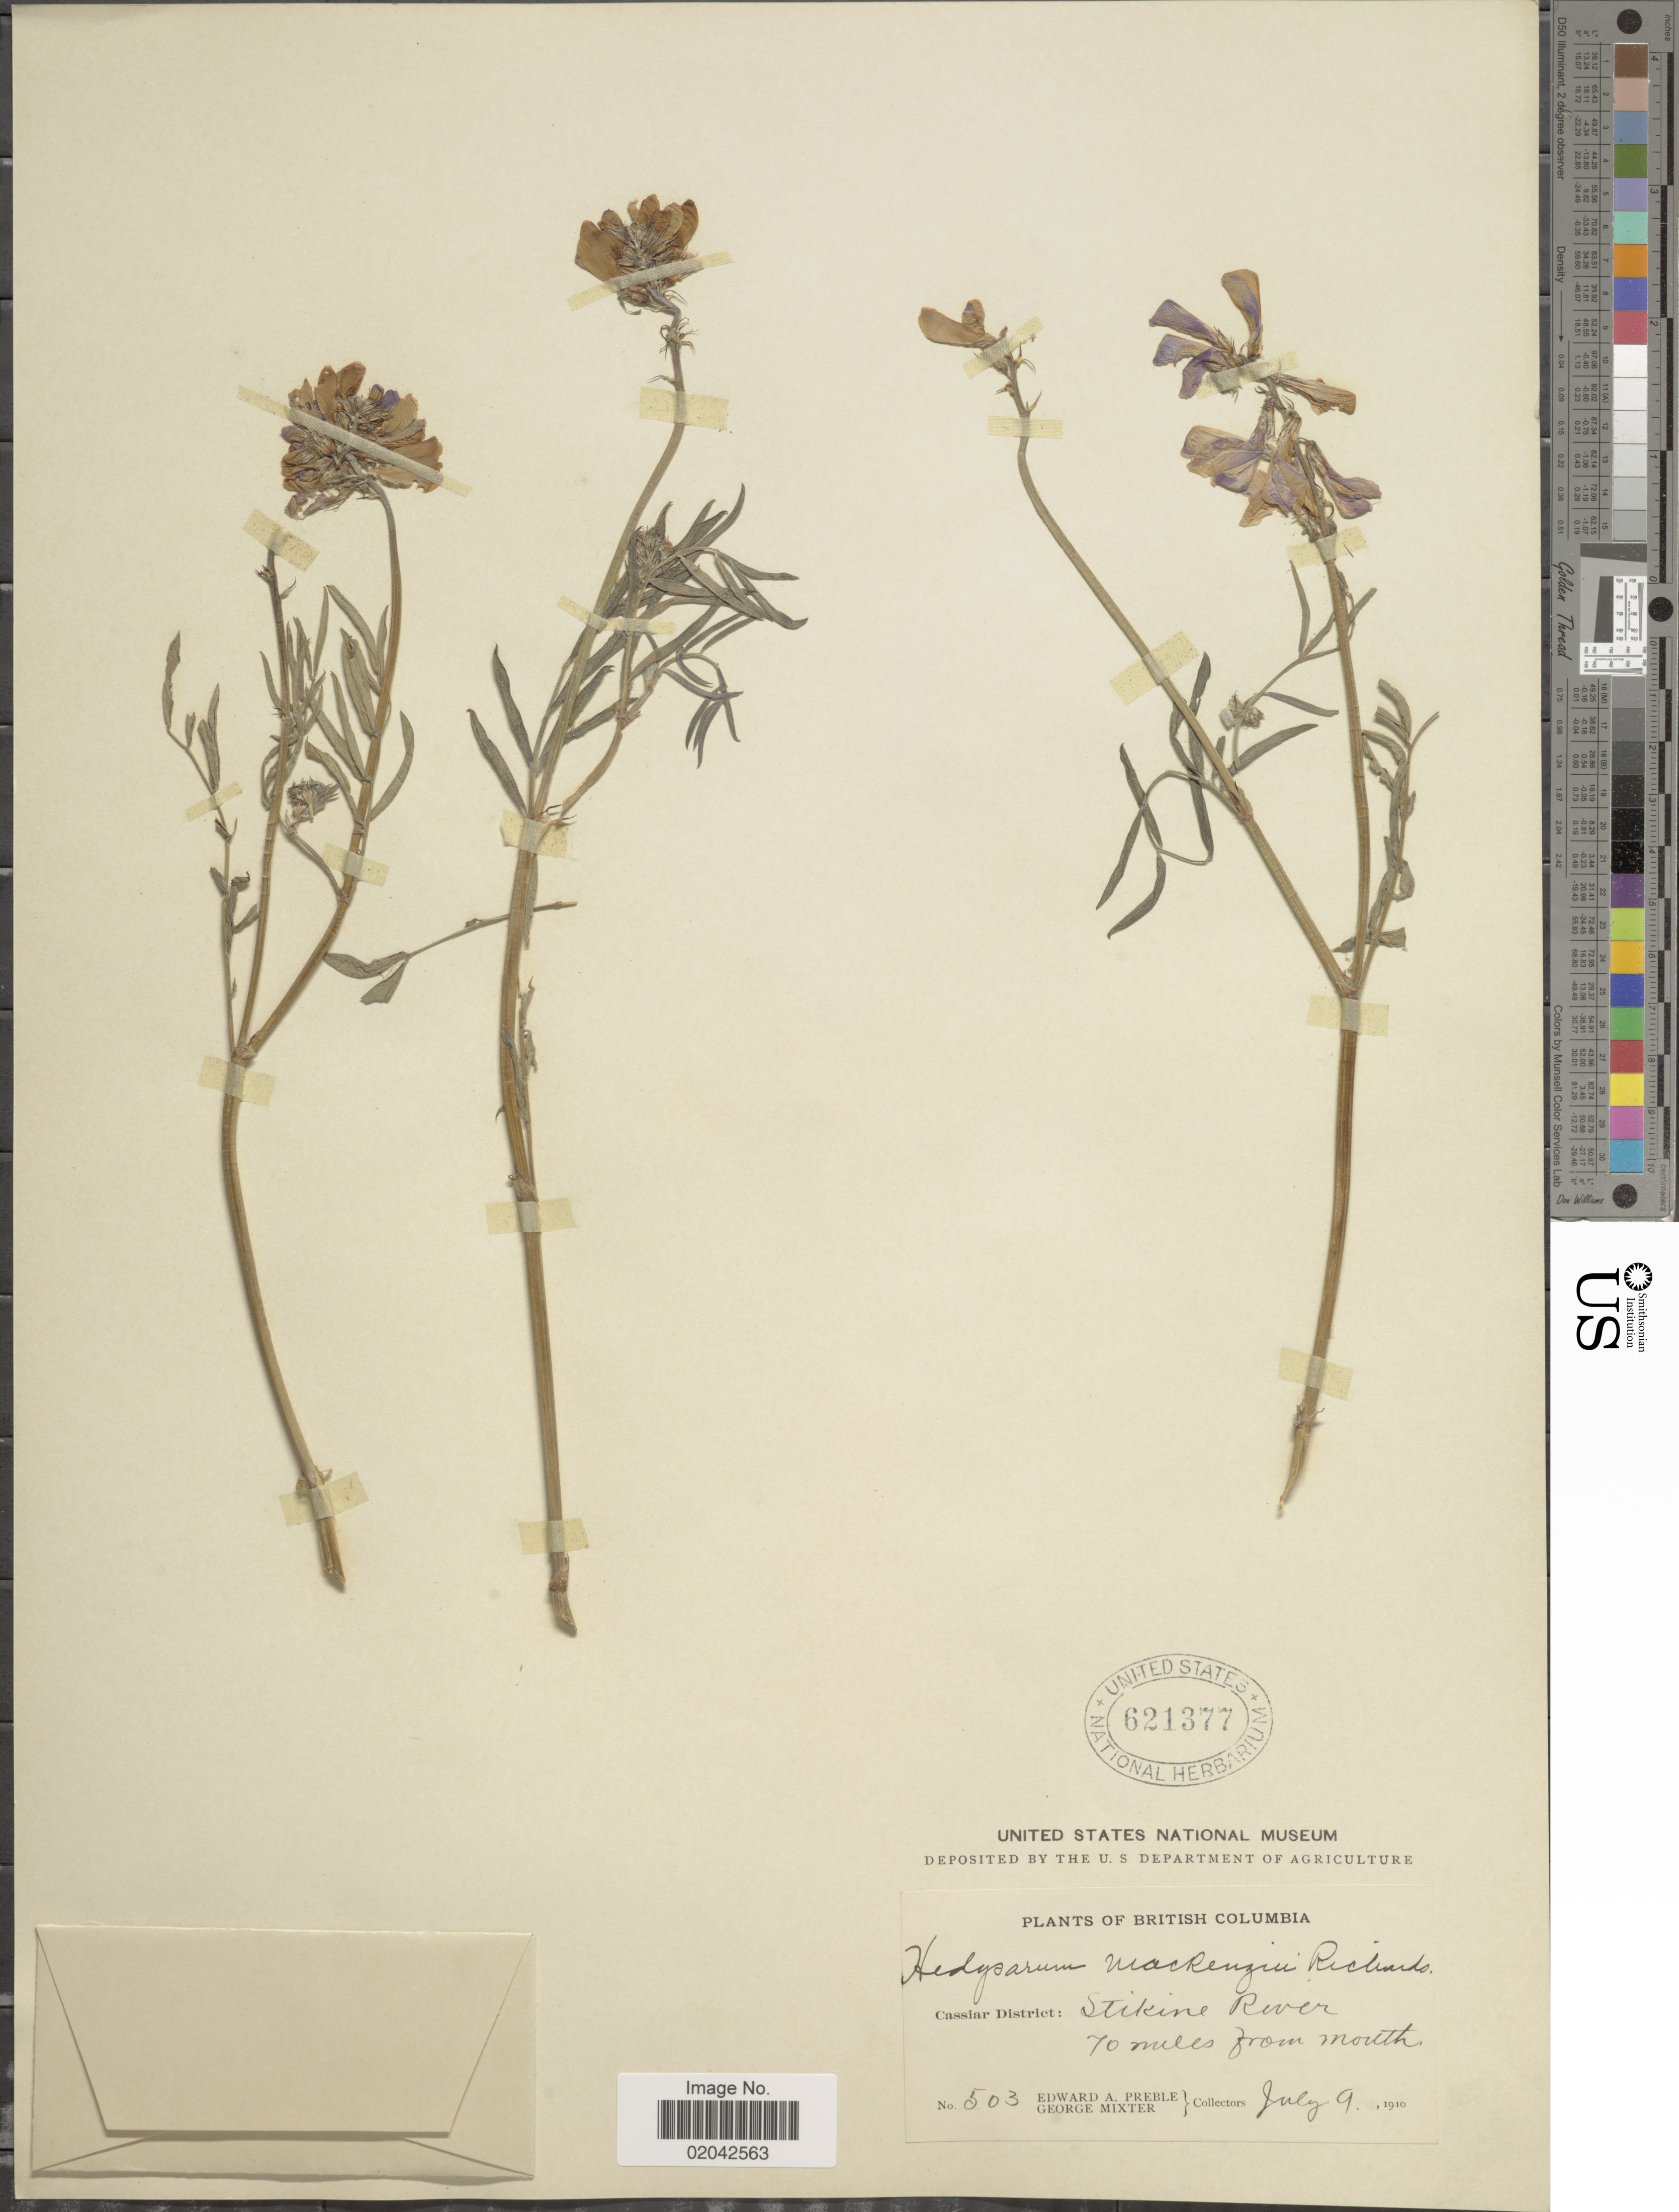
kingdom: Plantae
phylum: Tracheophyta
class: Magnoliopsida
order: Fabales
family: Fabaceae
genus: Hedysarum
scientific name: Hedysarum mackenziei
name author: Richardson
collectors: E. Preble & G. Mixter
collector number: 503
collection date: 1910-07-09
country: Canada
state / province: British Columbia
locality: Cassiar District: Stikine River, 70 miles from mouth.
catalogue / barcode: US 621377